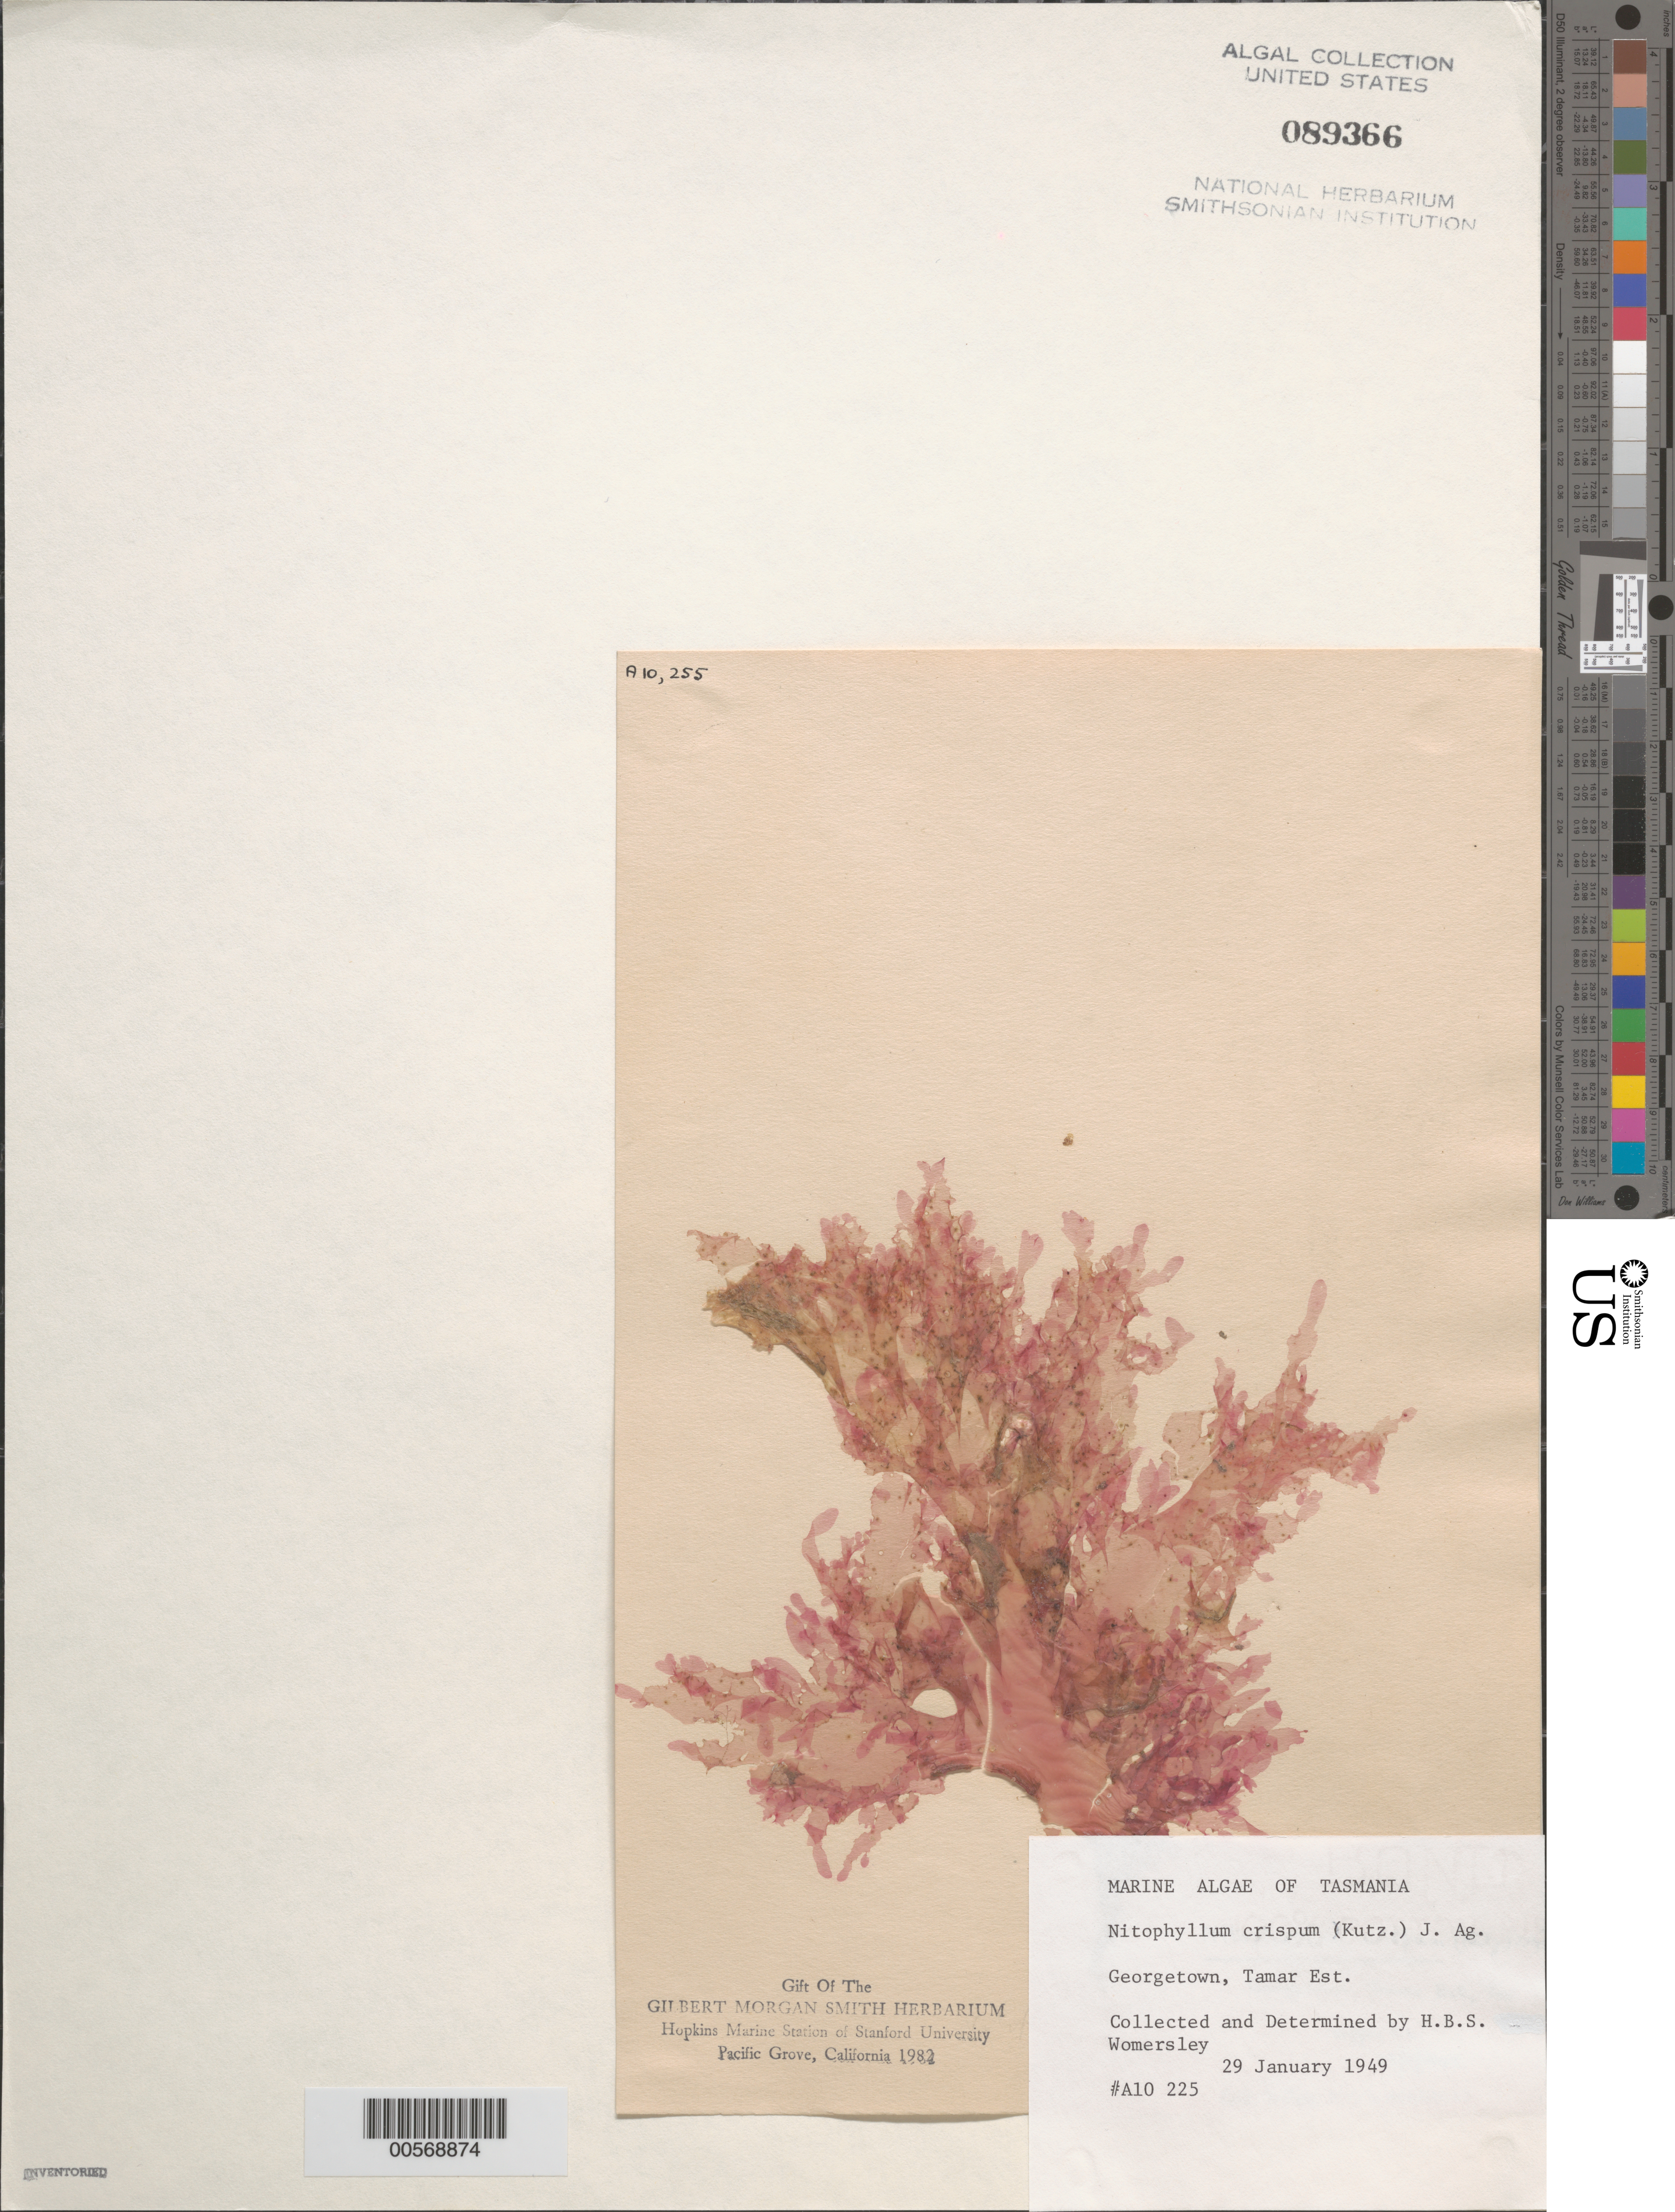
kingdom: Plantae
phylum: Rhodophyta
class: Florideophyceae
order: Ceramiales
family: Delesseriaceae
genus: Nitophyllum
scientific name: Nitophyllum crispum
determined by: Womersley, H. B. S.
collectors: H. B. S. Womersley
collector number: A10225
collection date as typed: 29 Jan 1949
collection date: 1949-01-29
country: Australia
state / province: Tasmania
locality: George Town, Tamar Estate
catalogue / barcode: US 89366